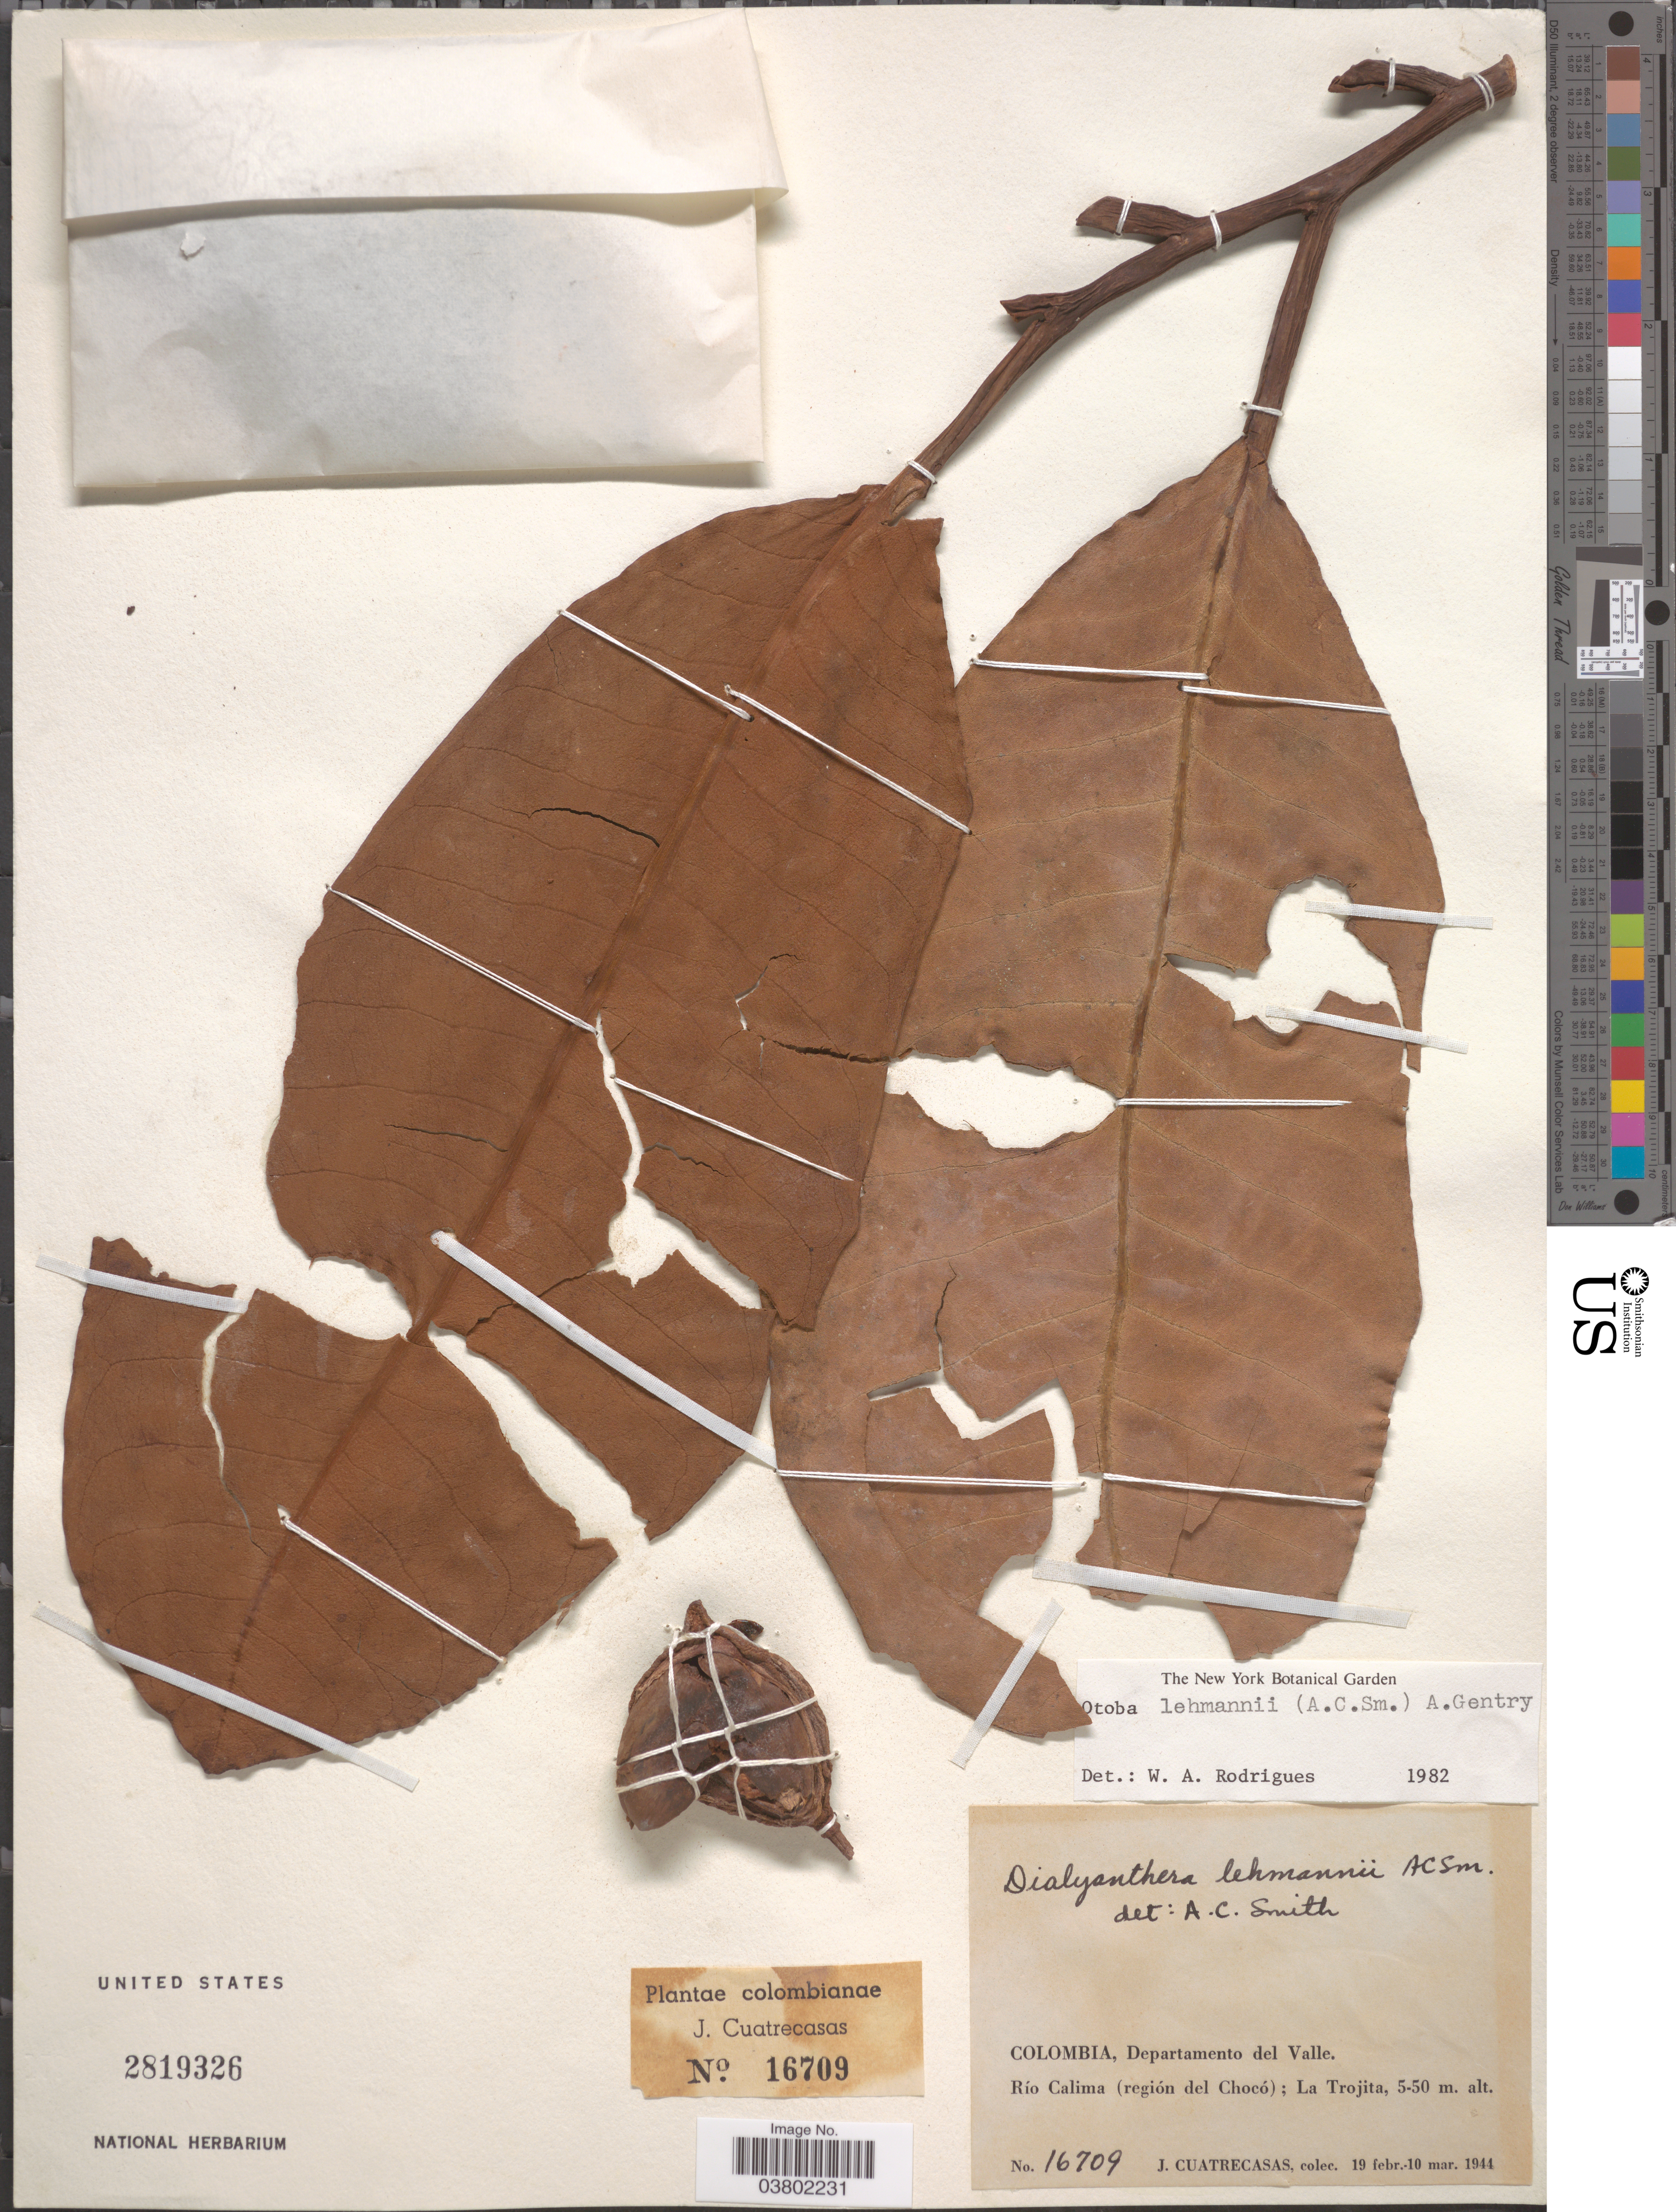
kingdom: Plantae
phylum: Tracheophyta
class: Magnoliopsida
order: Magnoliales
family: Myristicaceae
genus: Otoba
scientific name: Otoba lehmannii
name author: (A.C. Sm.) A.H. Gentry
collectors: J. Cuatrecasas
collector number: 16709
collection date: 1944-02-19/1944-03-10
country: Colombia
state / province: Valle del Cauca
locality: Departamento del Valle. Río Calima (región del Chocó); La Trojita.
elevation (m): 5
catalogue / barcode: US 2819326